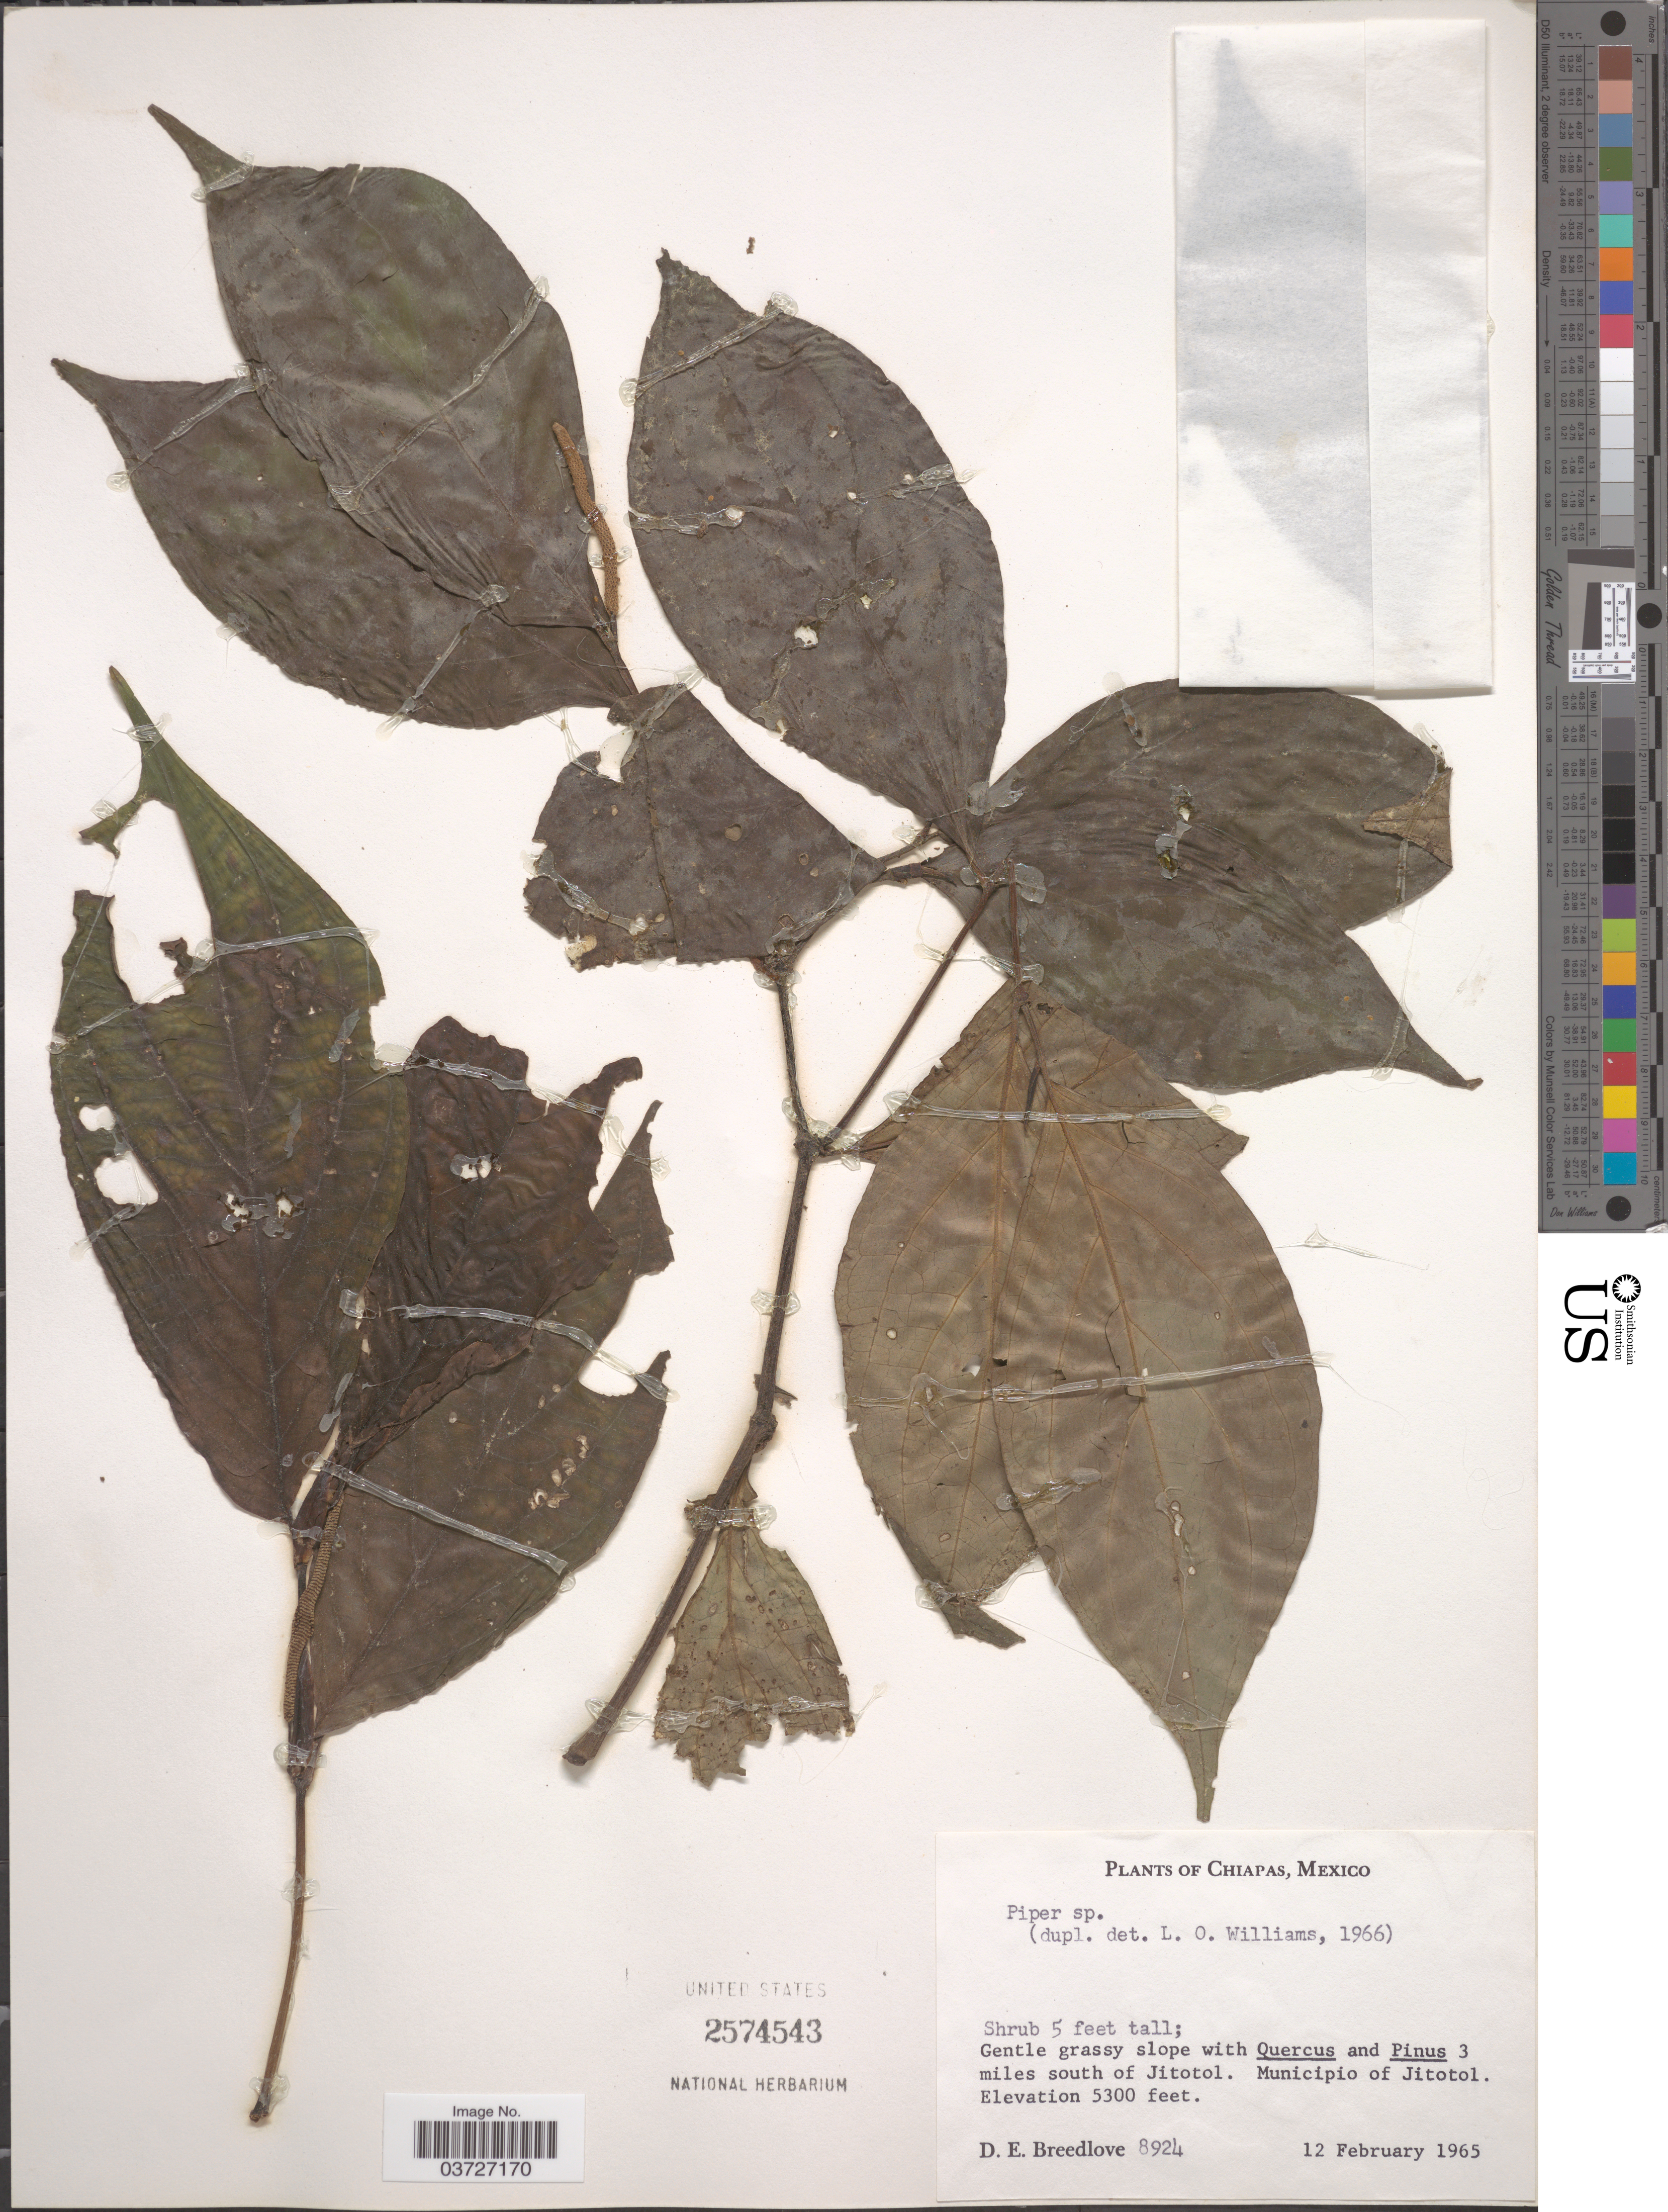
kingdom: Plantae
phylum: Tracheophyta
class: Magnoliopsida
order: Piperales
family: Piperaceae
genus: Piper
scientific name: Piper sp.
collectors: D. E. Breedlove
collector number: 8924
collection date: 1965-02-12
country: Mexico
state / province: Chiapas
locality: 3 miles south of Jitotol. Municipio of Jitotol.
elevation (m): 1615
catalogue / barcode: US 2574543